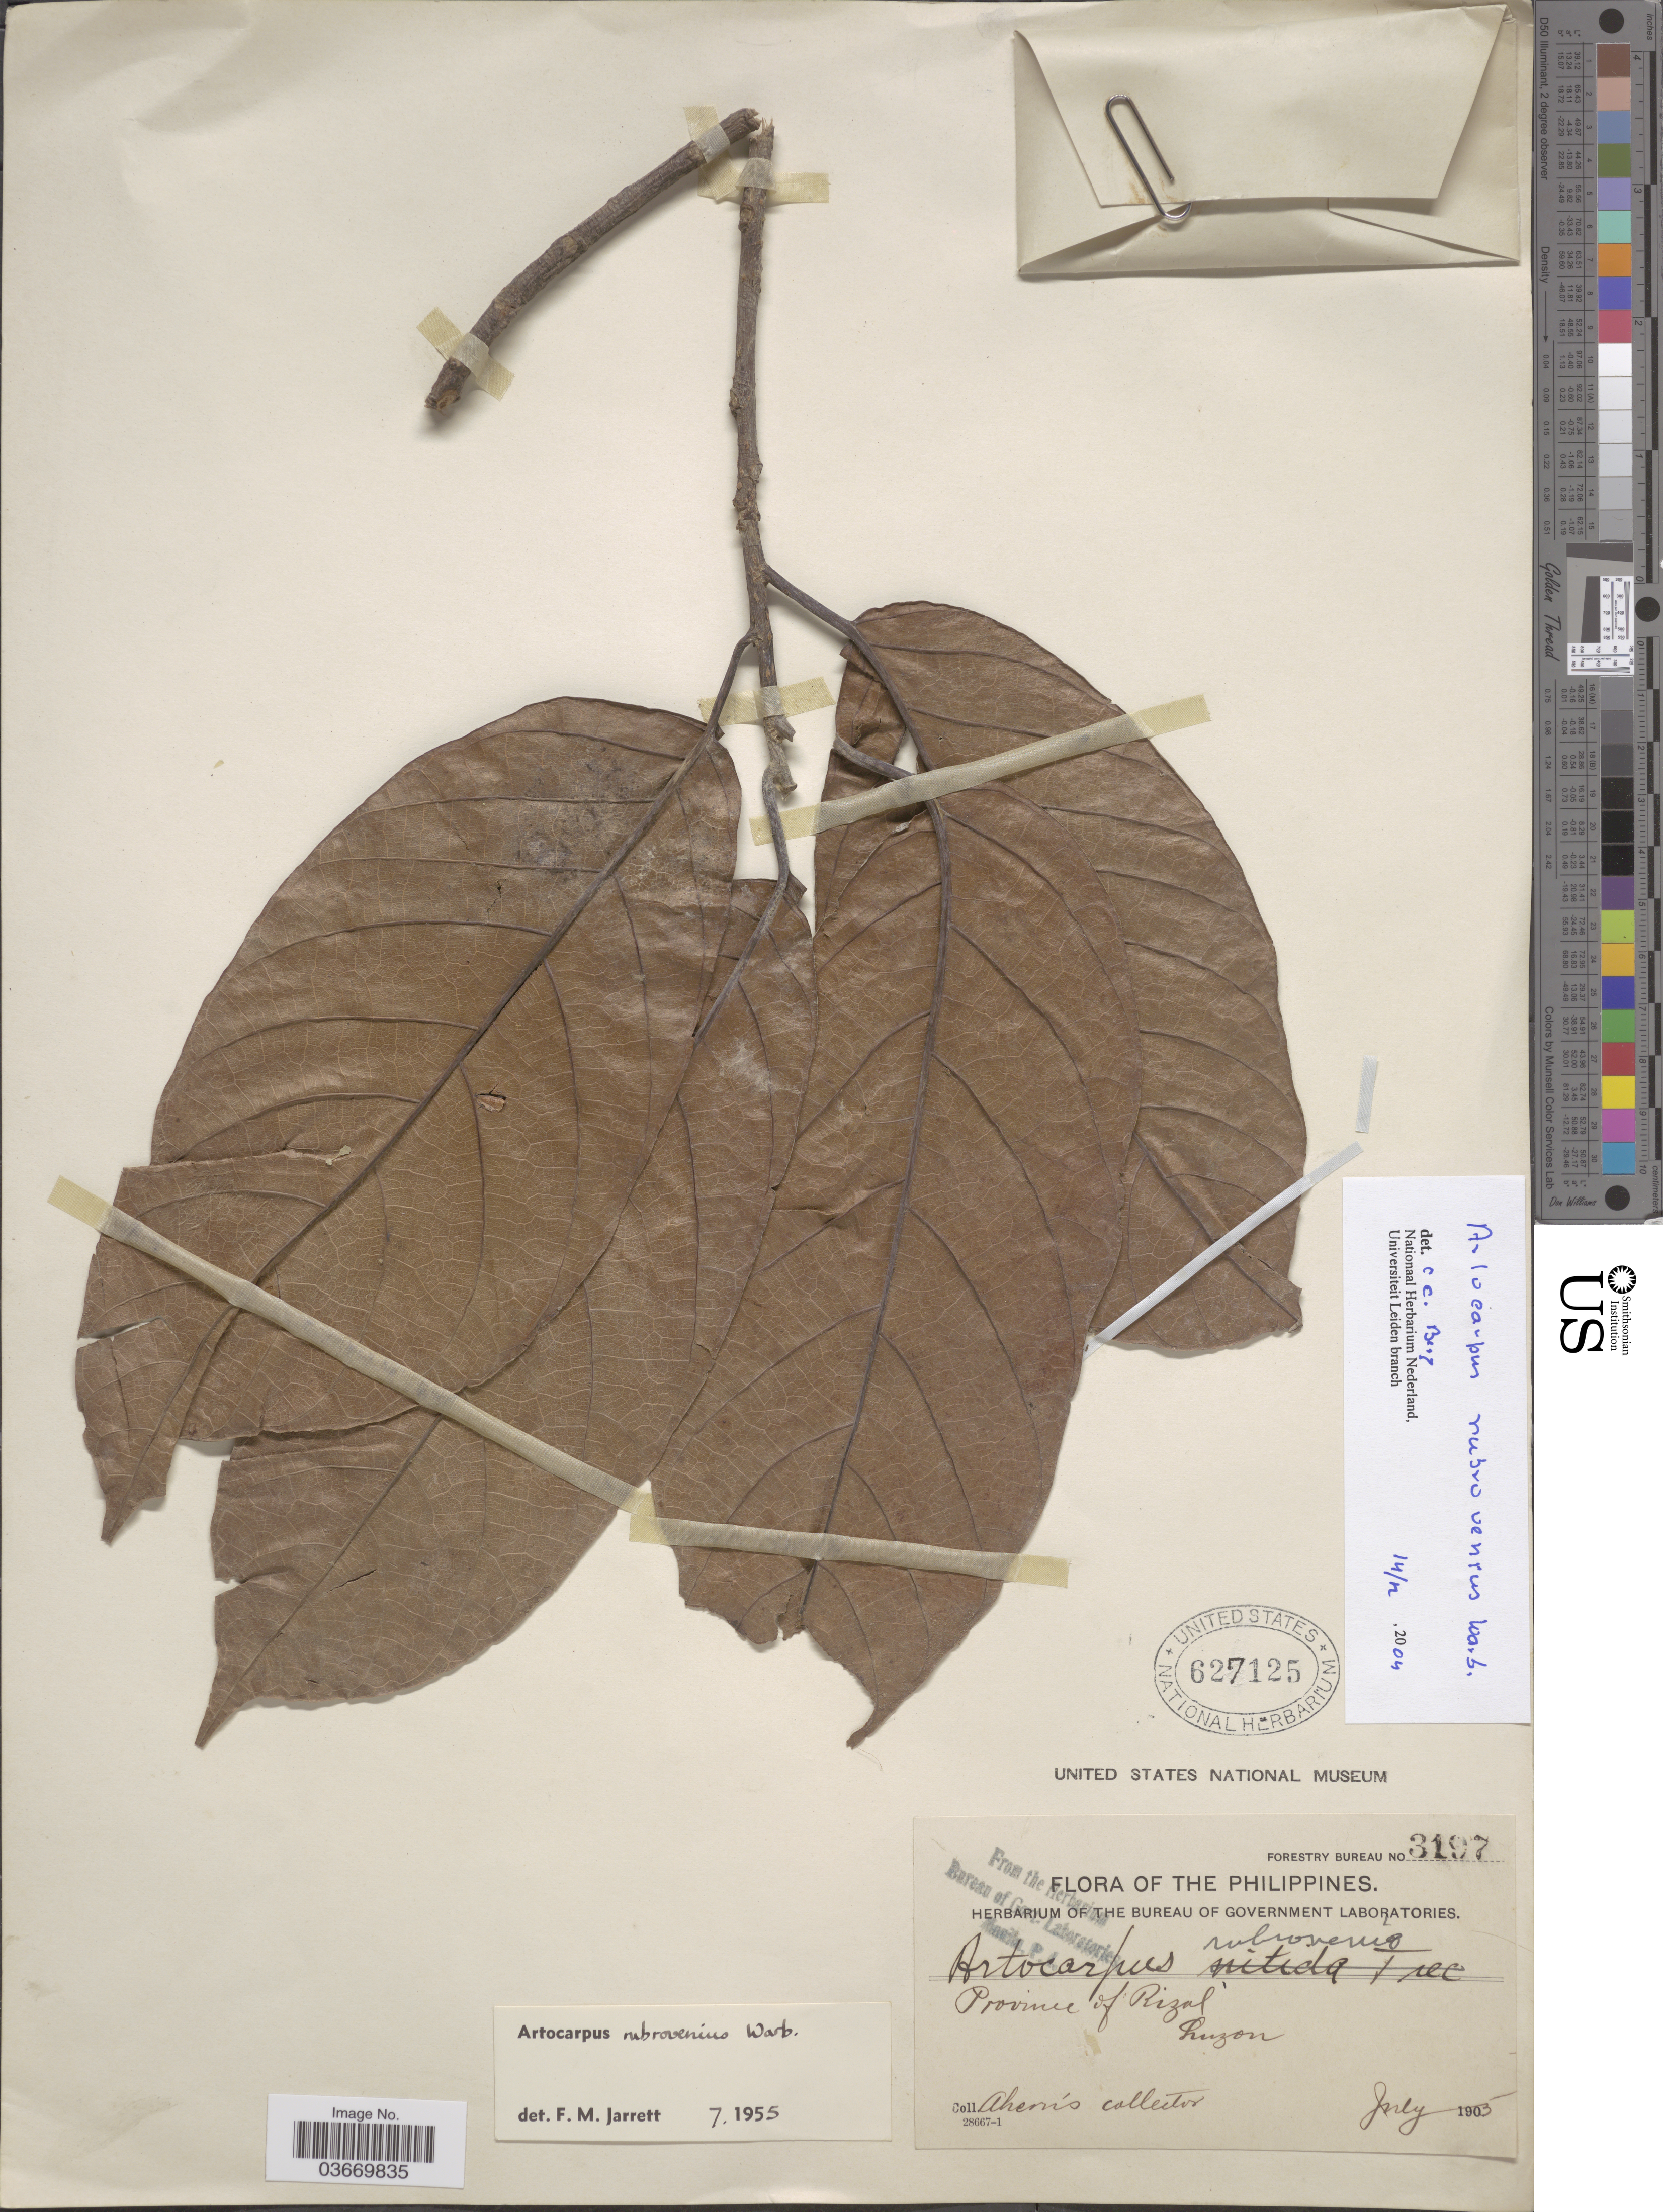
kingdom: Plantae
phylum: Tracheophyta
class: Magnoliopsida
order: Rosales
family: Moraceae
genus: Artocarpus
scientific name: Artocarpus rubrovenius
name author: Warb.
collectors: Ahern's collector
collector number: Forestry Bureau 3197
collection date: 1905-07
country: Philippines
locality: Province of Rizal, Luzon.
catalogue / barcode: US 627125